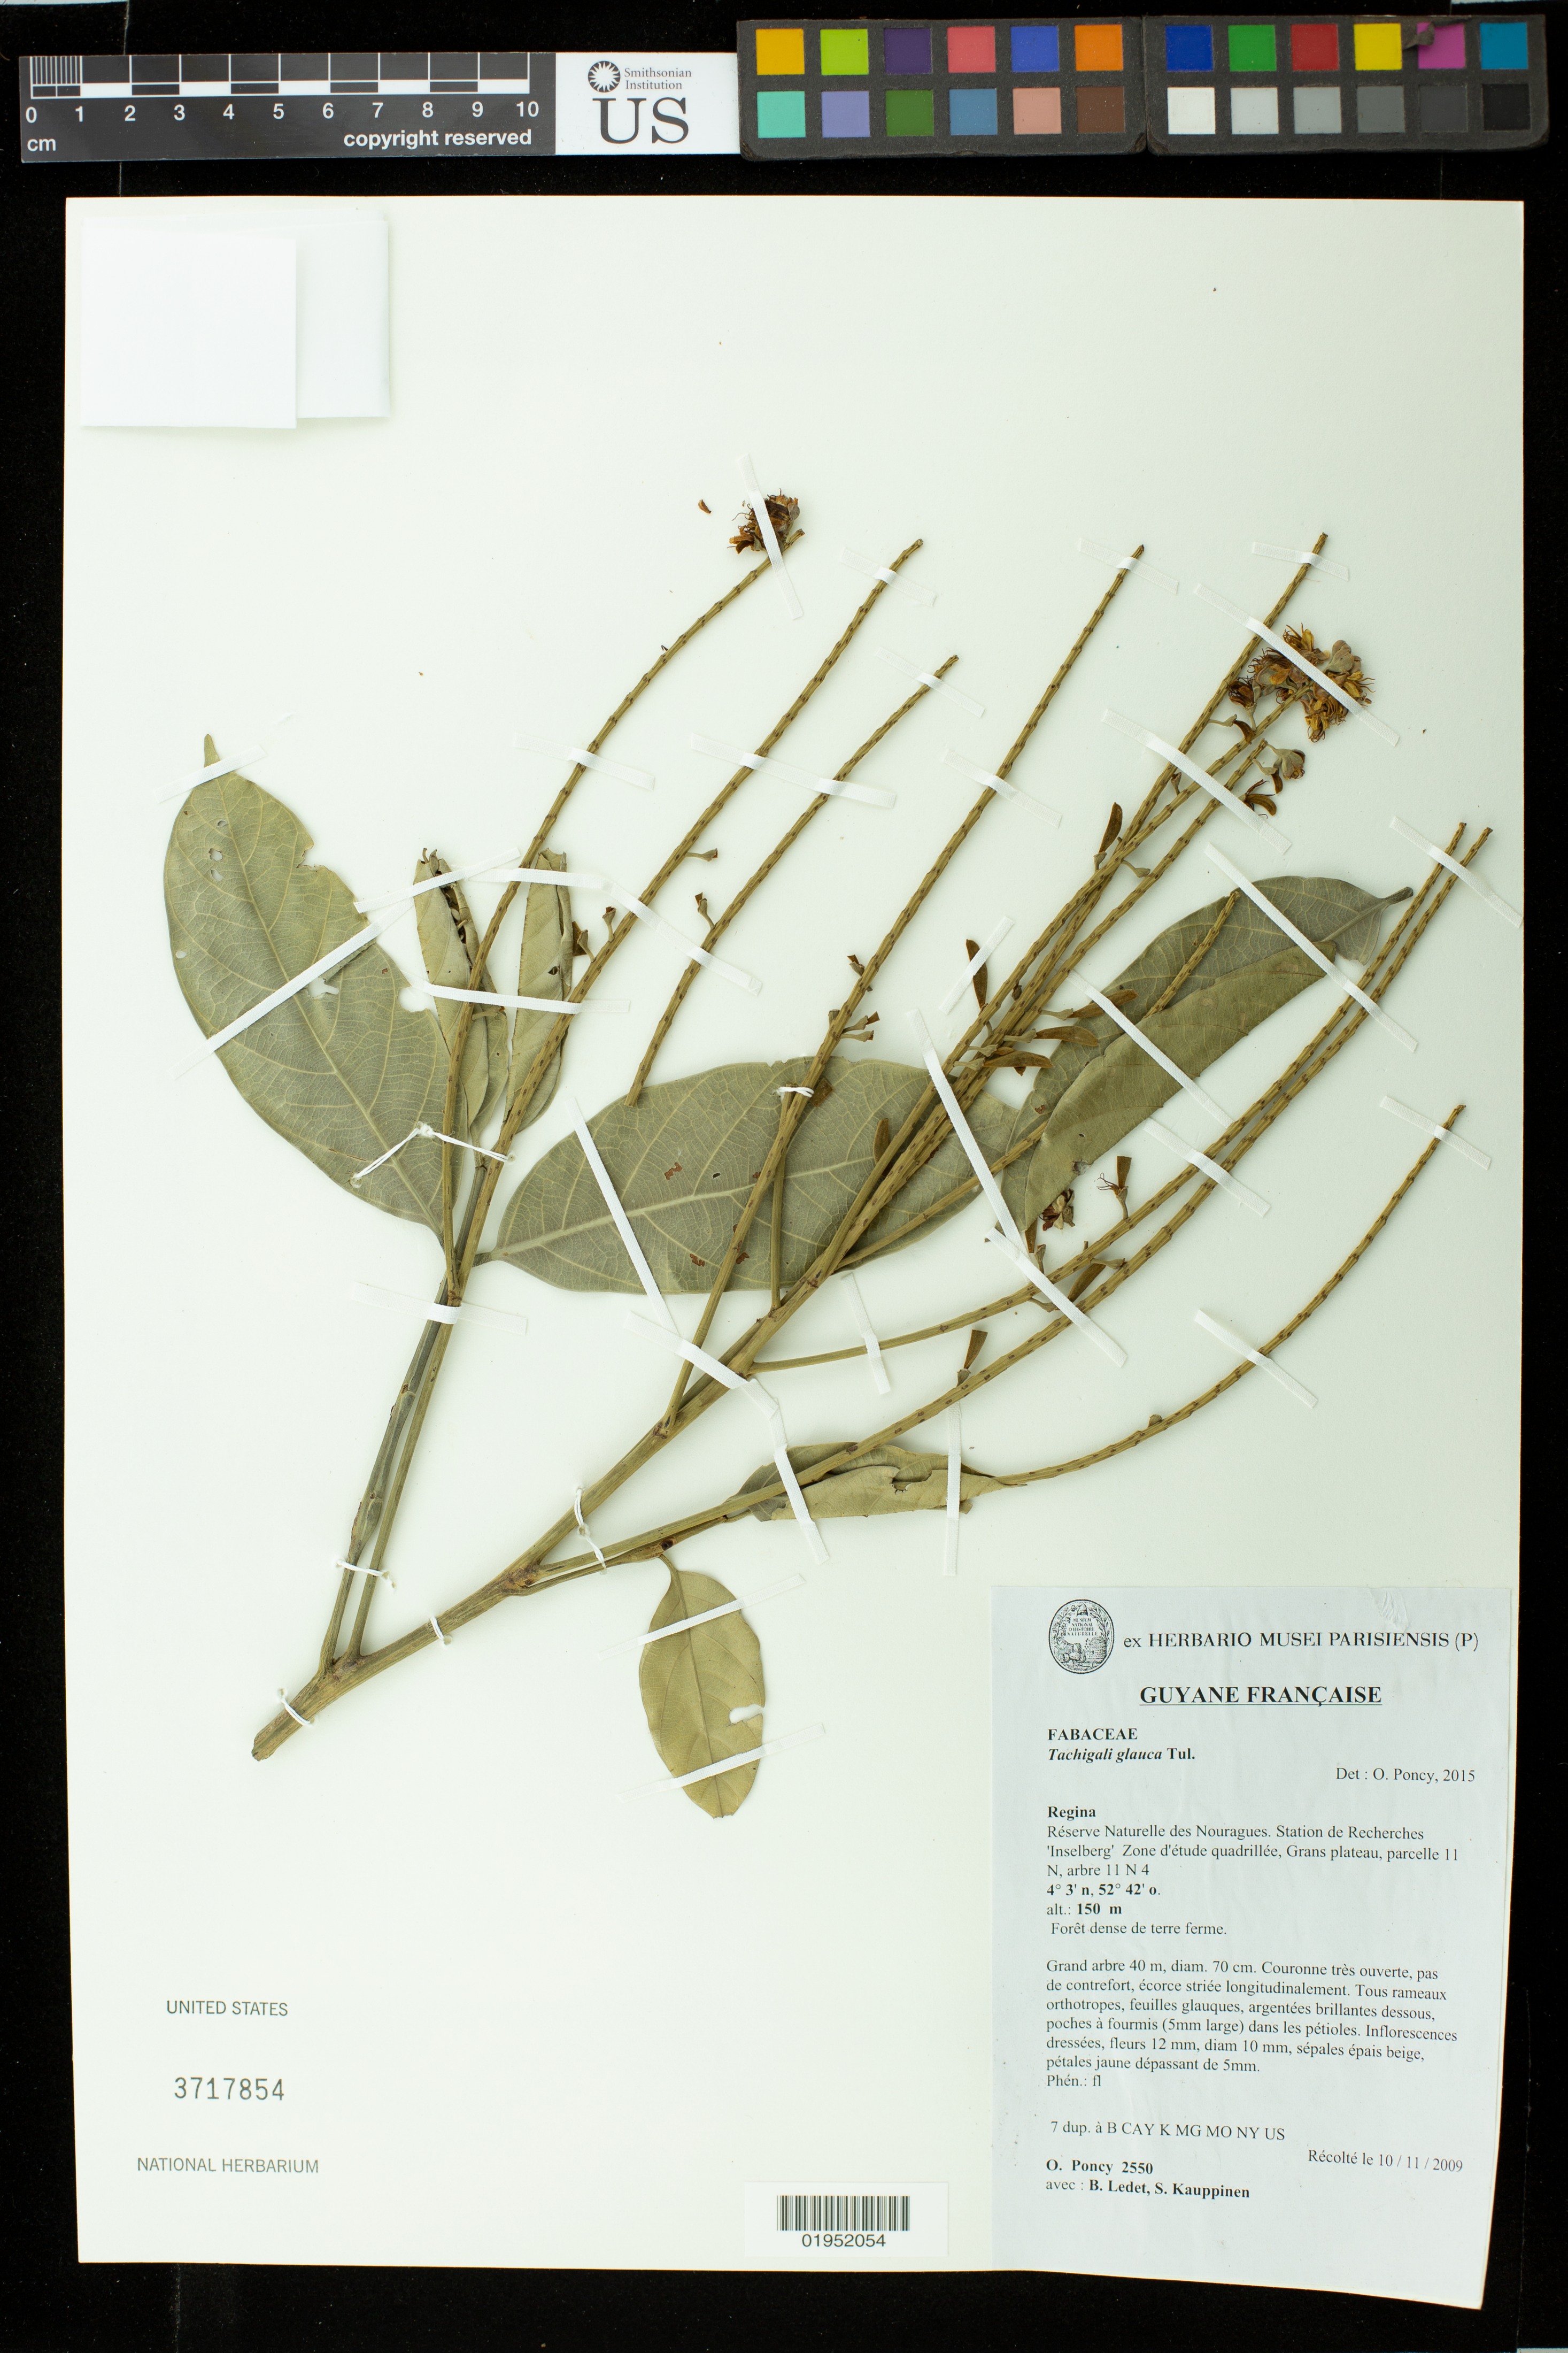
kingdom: Plantae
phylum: Tracheophyta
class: Magnoliopsida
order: Fabales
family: Fabaceae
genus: Tachigali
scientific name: Tachigali glauca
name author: Tul.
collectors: O. Poncy, B. Ledet & S. Kauppinen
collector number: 2550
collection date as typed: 10 Nov 2004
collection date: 2004-11-10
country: French Guiana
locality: Regina. Réserve Naturelle des Nouragues - Station de Recherches "Inselberg", zone d'étude quadrillée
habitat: Grans plateau, parcelle 11 N; Foret dense de terre ferme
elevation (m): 150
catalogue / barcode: US 3717854